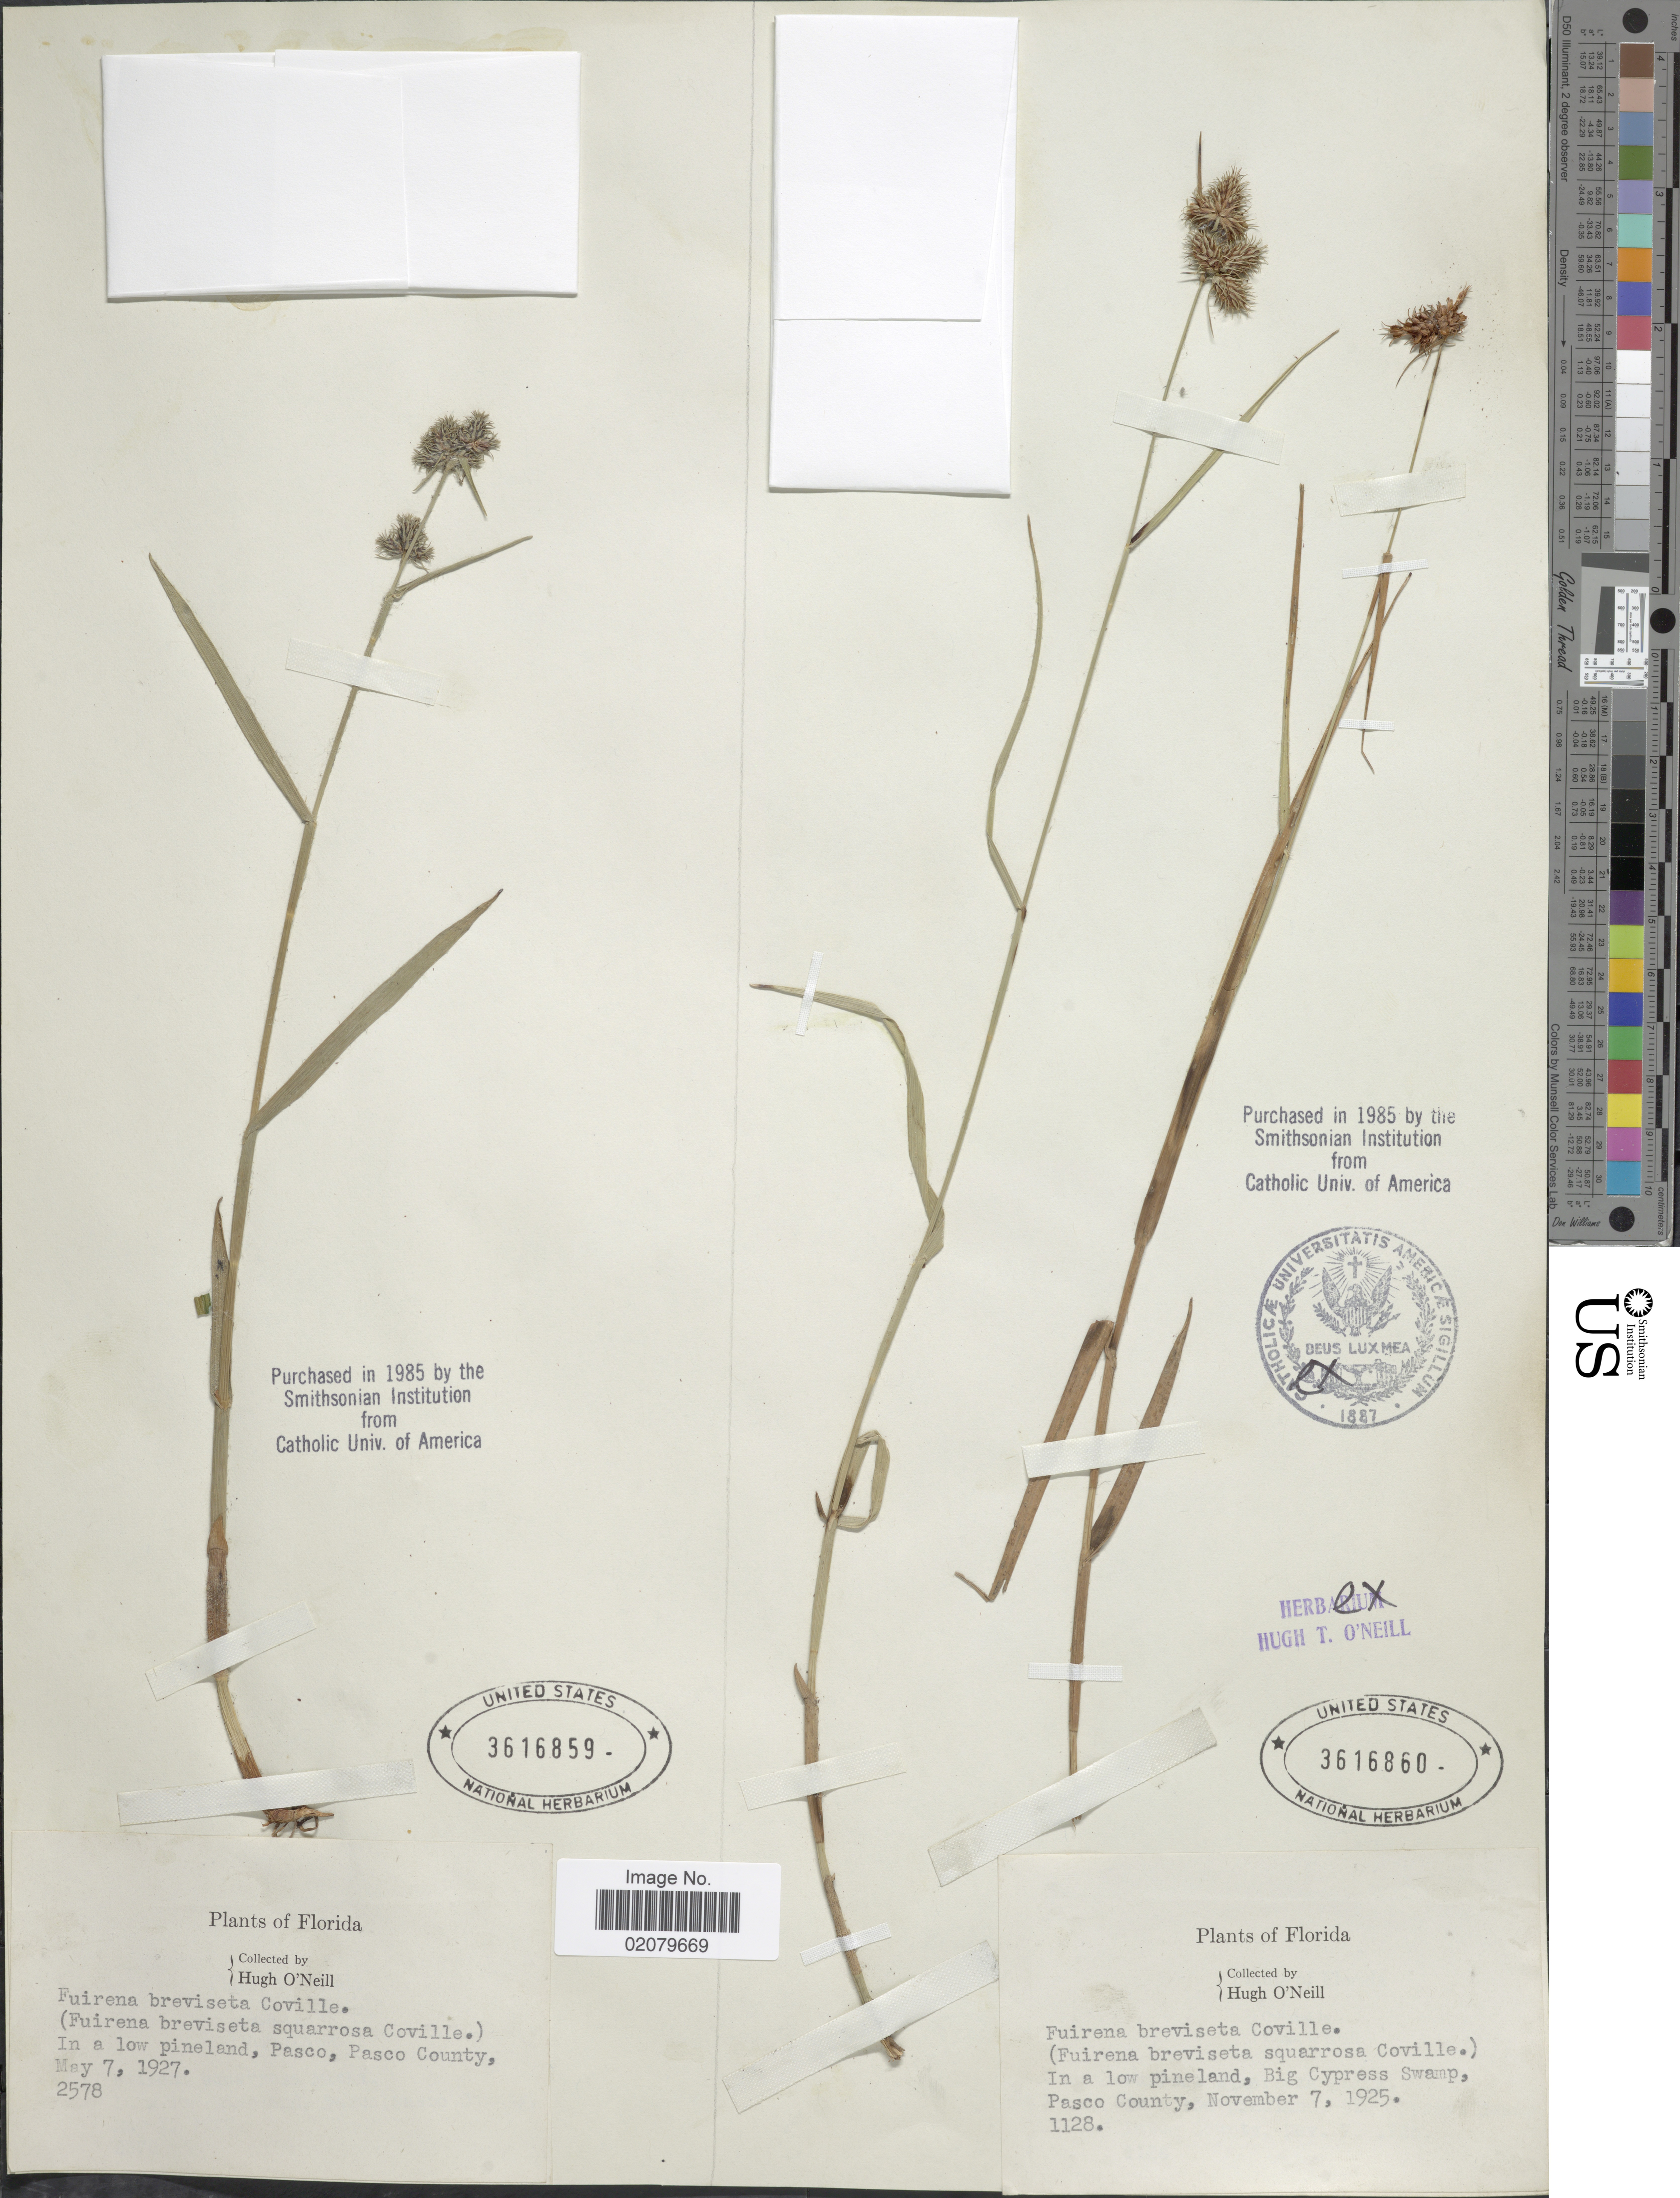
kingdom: Plantae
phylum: Tracheophyta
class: Liliopsida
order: Poales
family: Cyperaceae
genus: Fuirena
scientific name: Fuirena breviseta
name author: (Coville) Coville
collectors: H. O'Neill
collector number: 2578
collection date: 1927-05-07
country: United States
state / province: Florida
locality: Pasco, Pasco County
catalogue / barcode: US 3616859